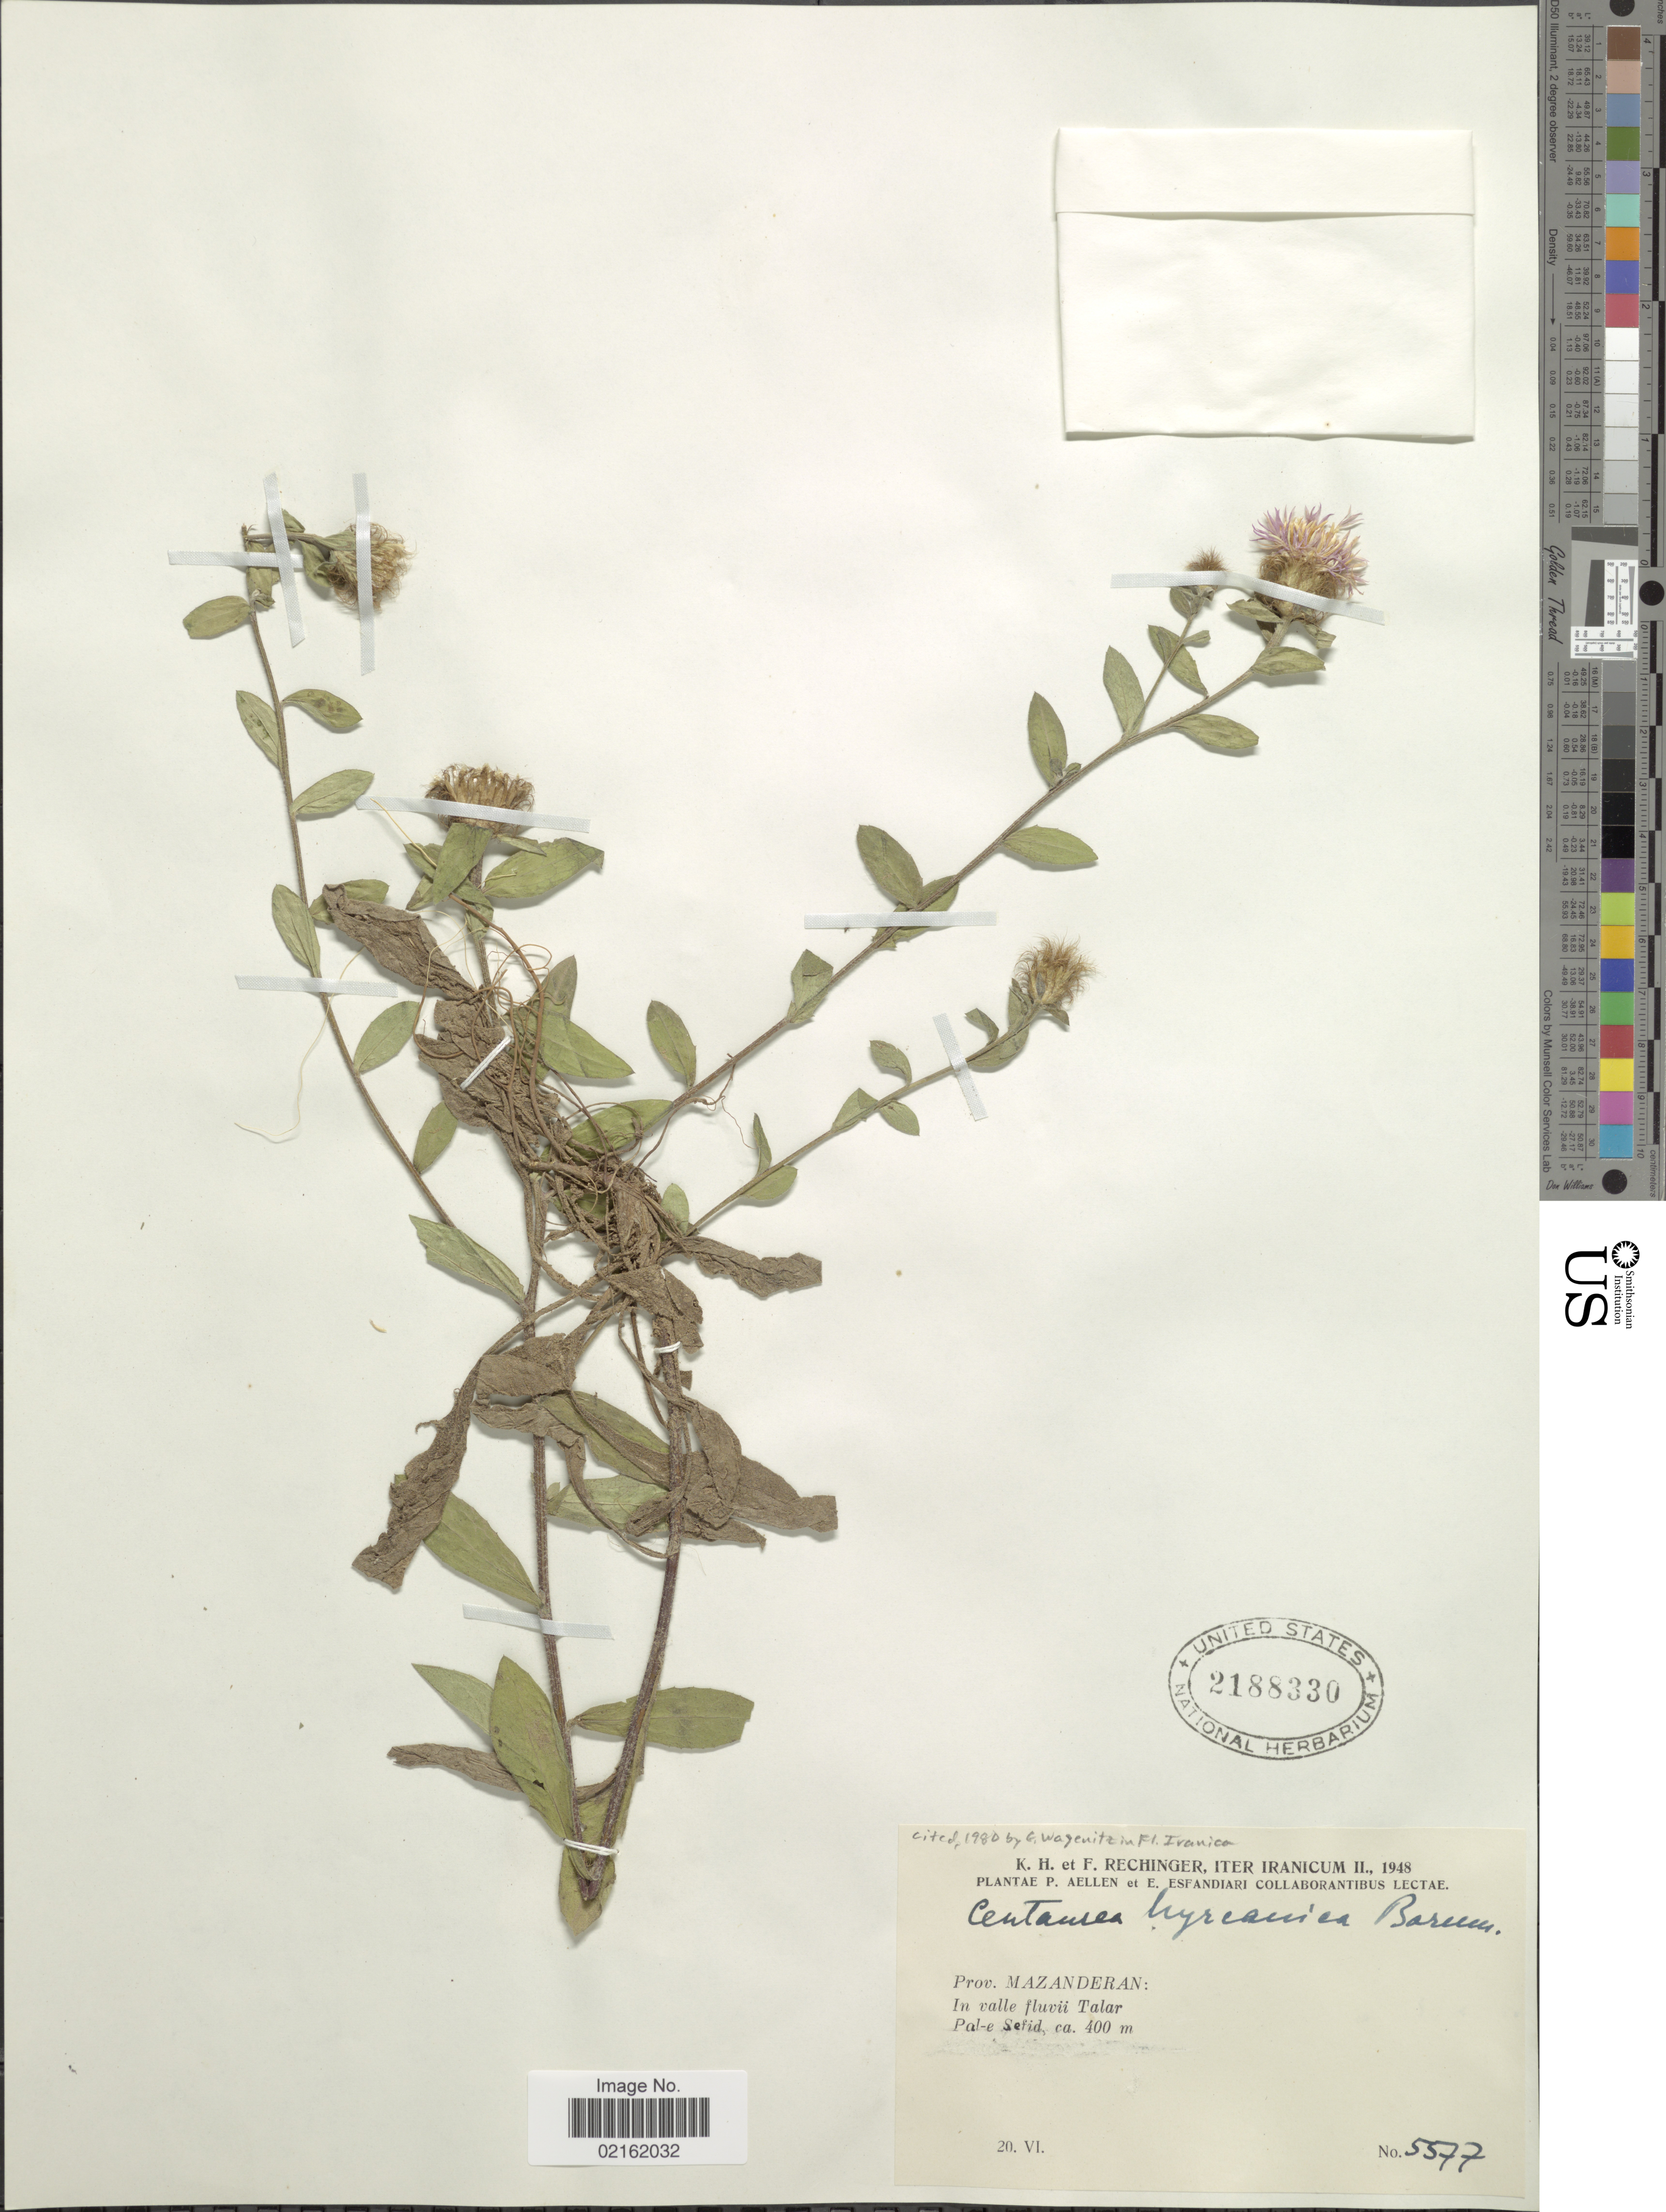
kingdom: Plantae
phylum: Tracheophyta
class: Magnoliopsida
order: Asterales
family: Asteraceae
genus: Centaurea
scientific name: Centaurea hyrcanica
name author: Bornm.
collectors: K. H. Rechinger & F. Rechinger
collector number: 5577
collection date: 1948-06-20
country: Iran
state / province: Mazandaran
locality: Prov. Mazanderan: In valle fluvii Talar, Pal-e Sefid [interpreted]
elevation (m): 400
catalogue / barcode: US 2188330